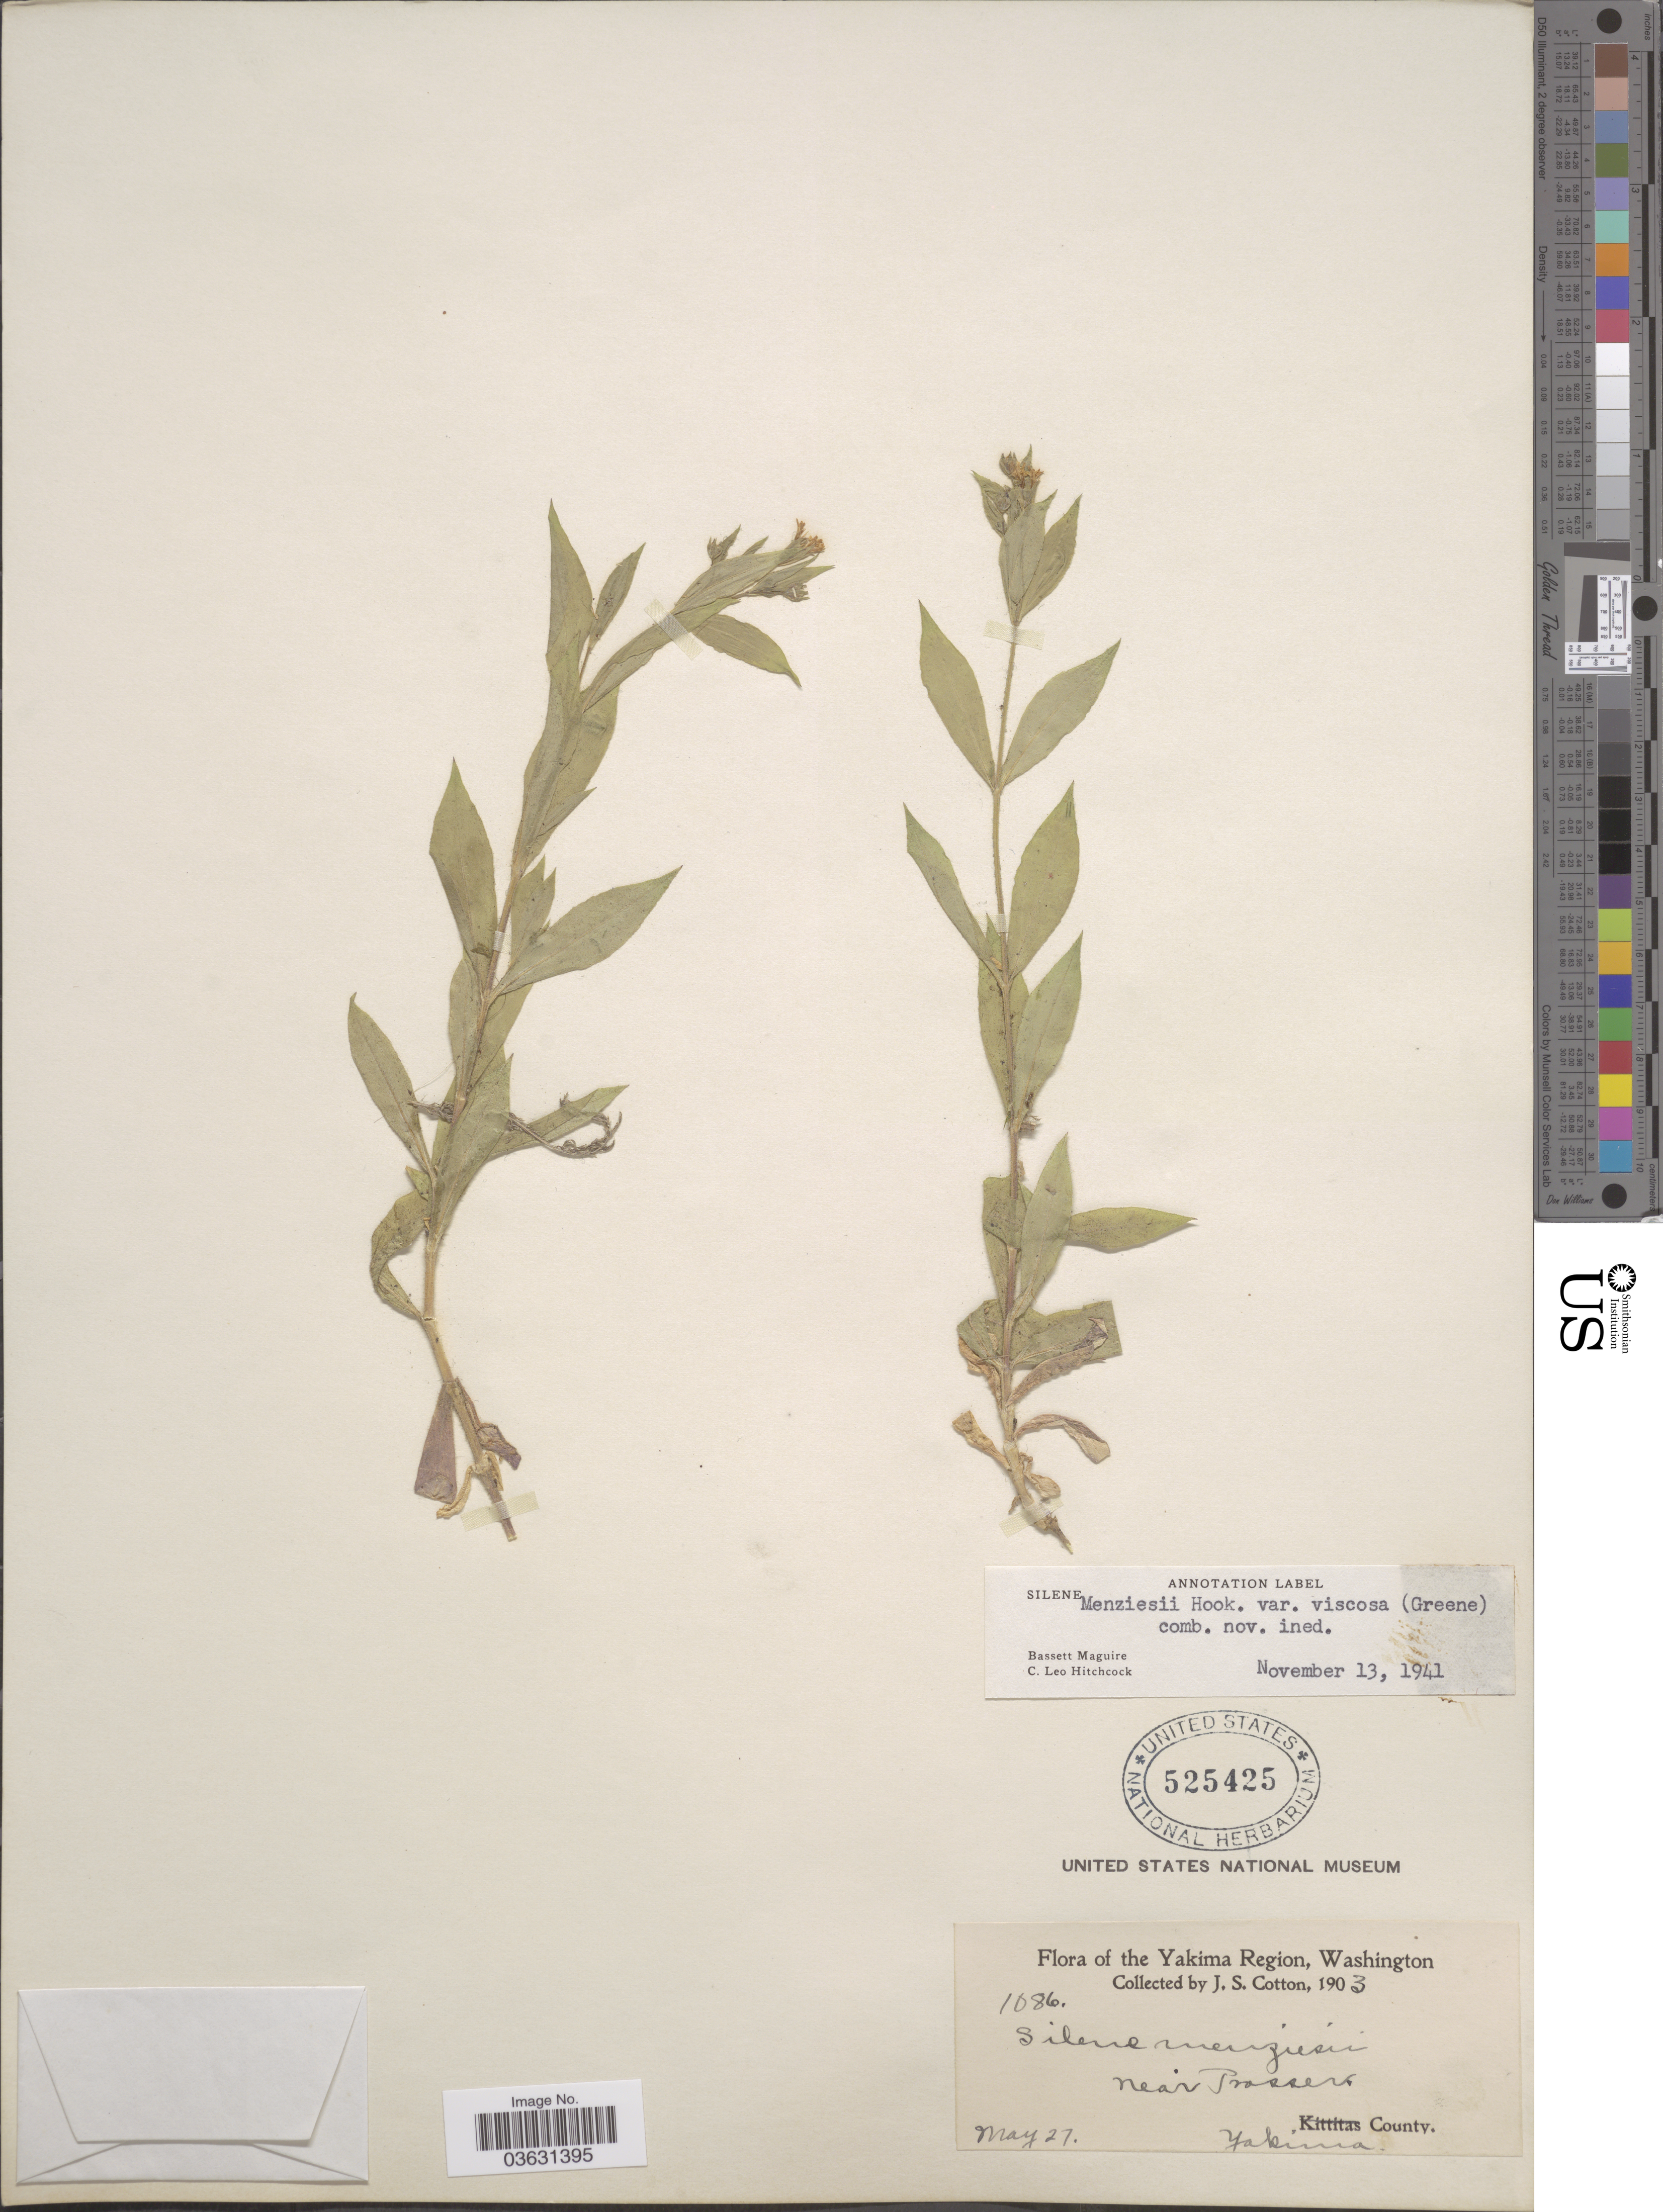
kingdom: Plantae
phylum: Tracheophyta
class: Magnoliopsida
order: Caryophyllales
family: Caryophyllaceae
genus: Silene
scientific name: Silene menziesii var. viscosa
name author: (Greene) C.L. Hitchc. & Maguire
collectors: J. S. Cotton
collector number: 1086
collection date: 1903-05-27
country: United States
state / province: Washington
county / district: Yakima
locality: The Yakima Region. Near Prosser. Yakima County.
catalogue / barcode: US 525425